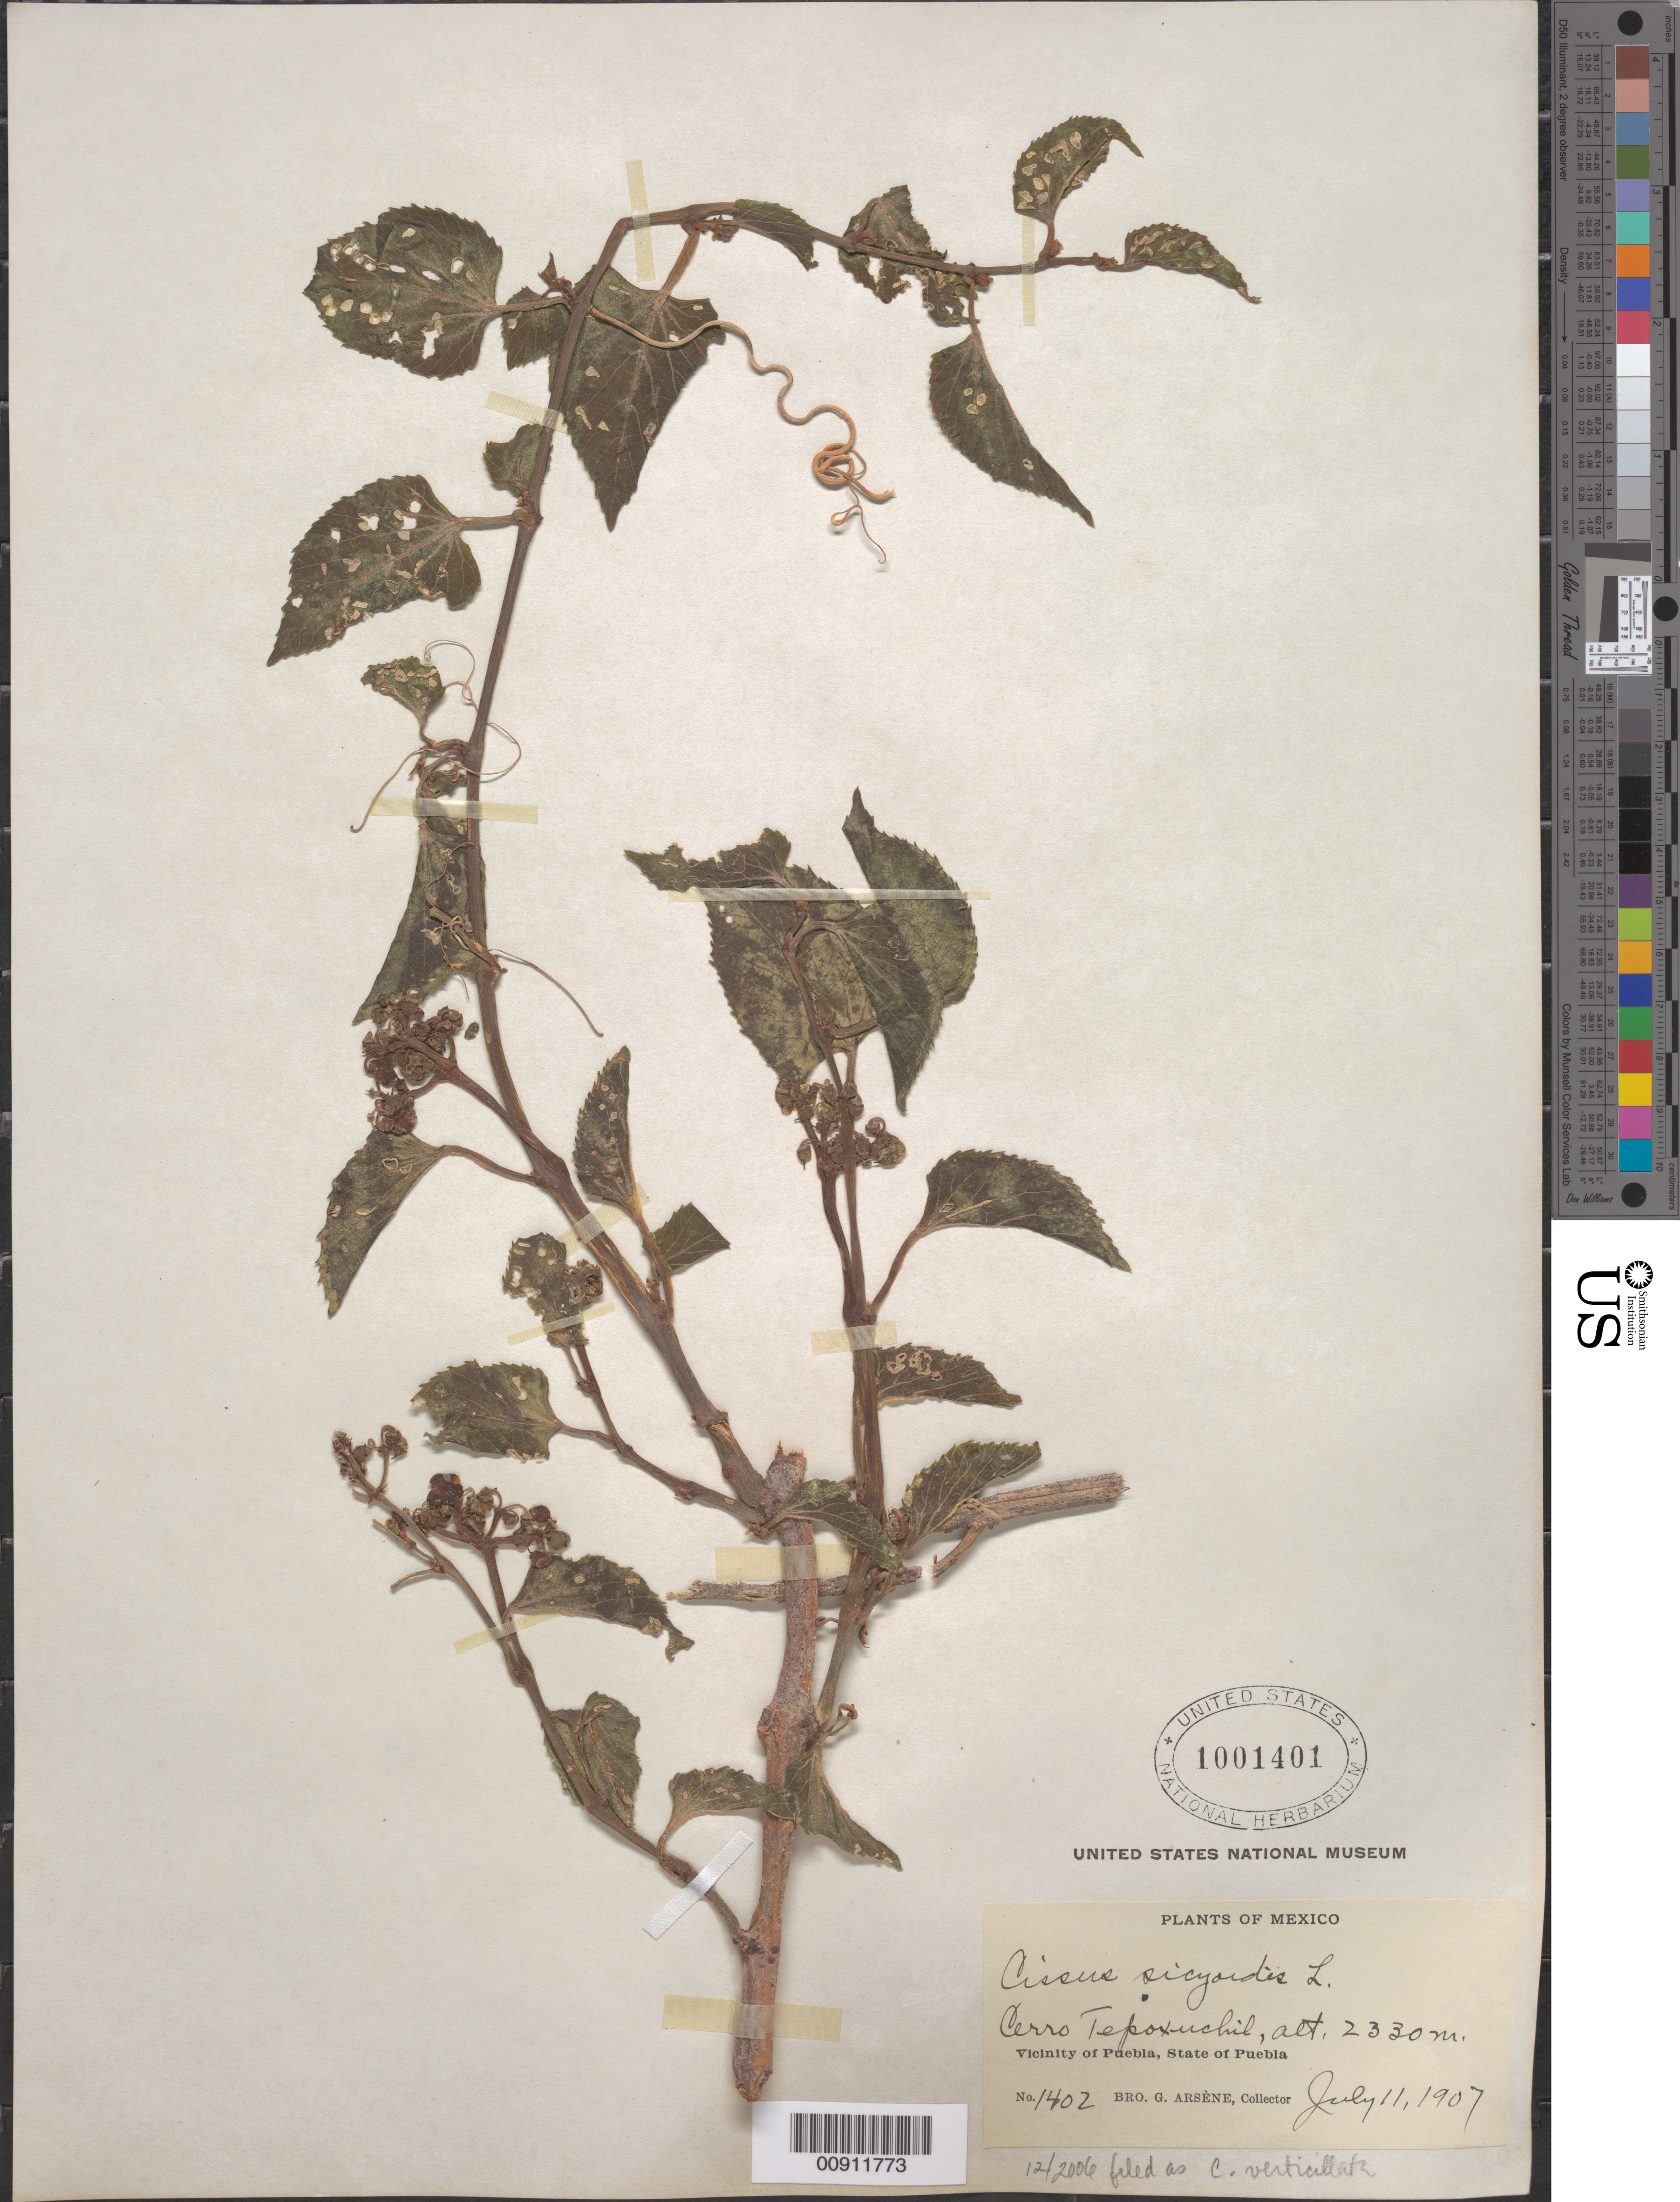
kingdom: Plantae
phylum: Tracheophyta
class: Magnoliopsida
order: Vitales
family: Vitaceae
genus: Cissus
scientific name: Cissus verticillata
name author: (L.) Nicolson & C.E. Jarvis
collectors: Bro. G. Arsène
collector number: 1402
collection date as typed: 11 Jul 1907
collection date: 1907-07-11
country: Mexico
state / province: Puebla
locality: Cerro Tepoxuchil. Vicinity of Puebla, State of Puebla.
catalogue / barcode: US 1001401